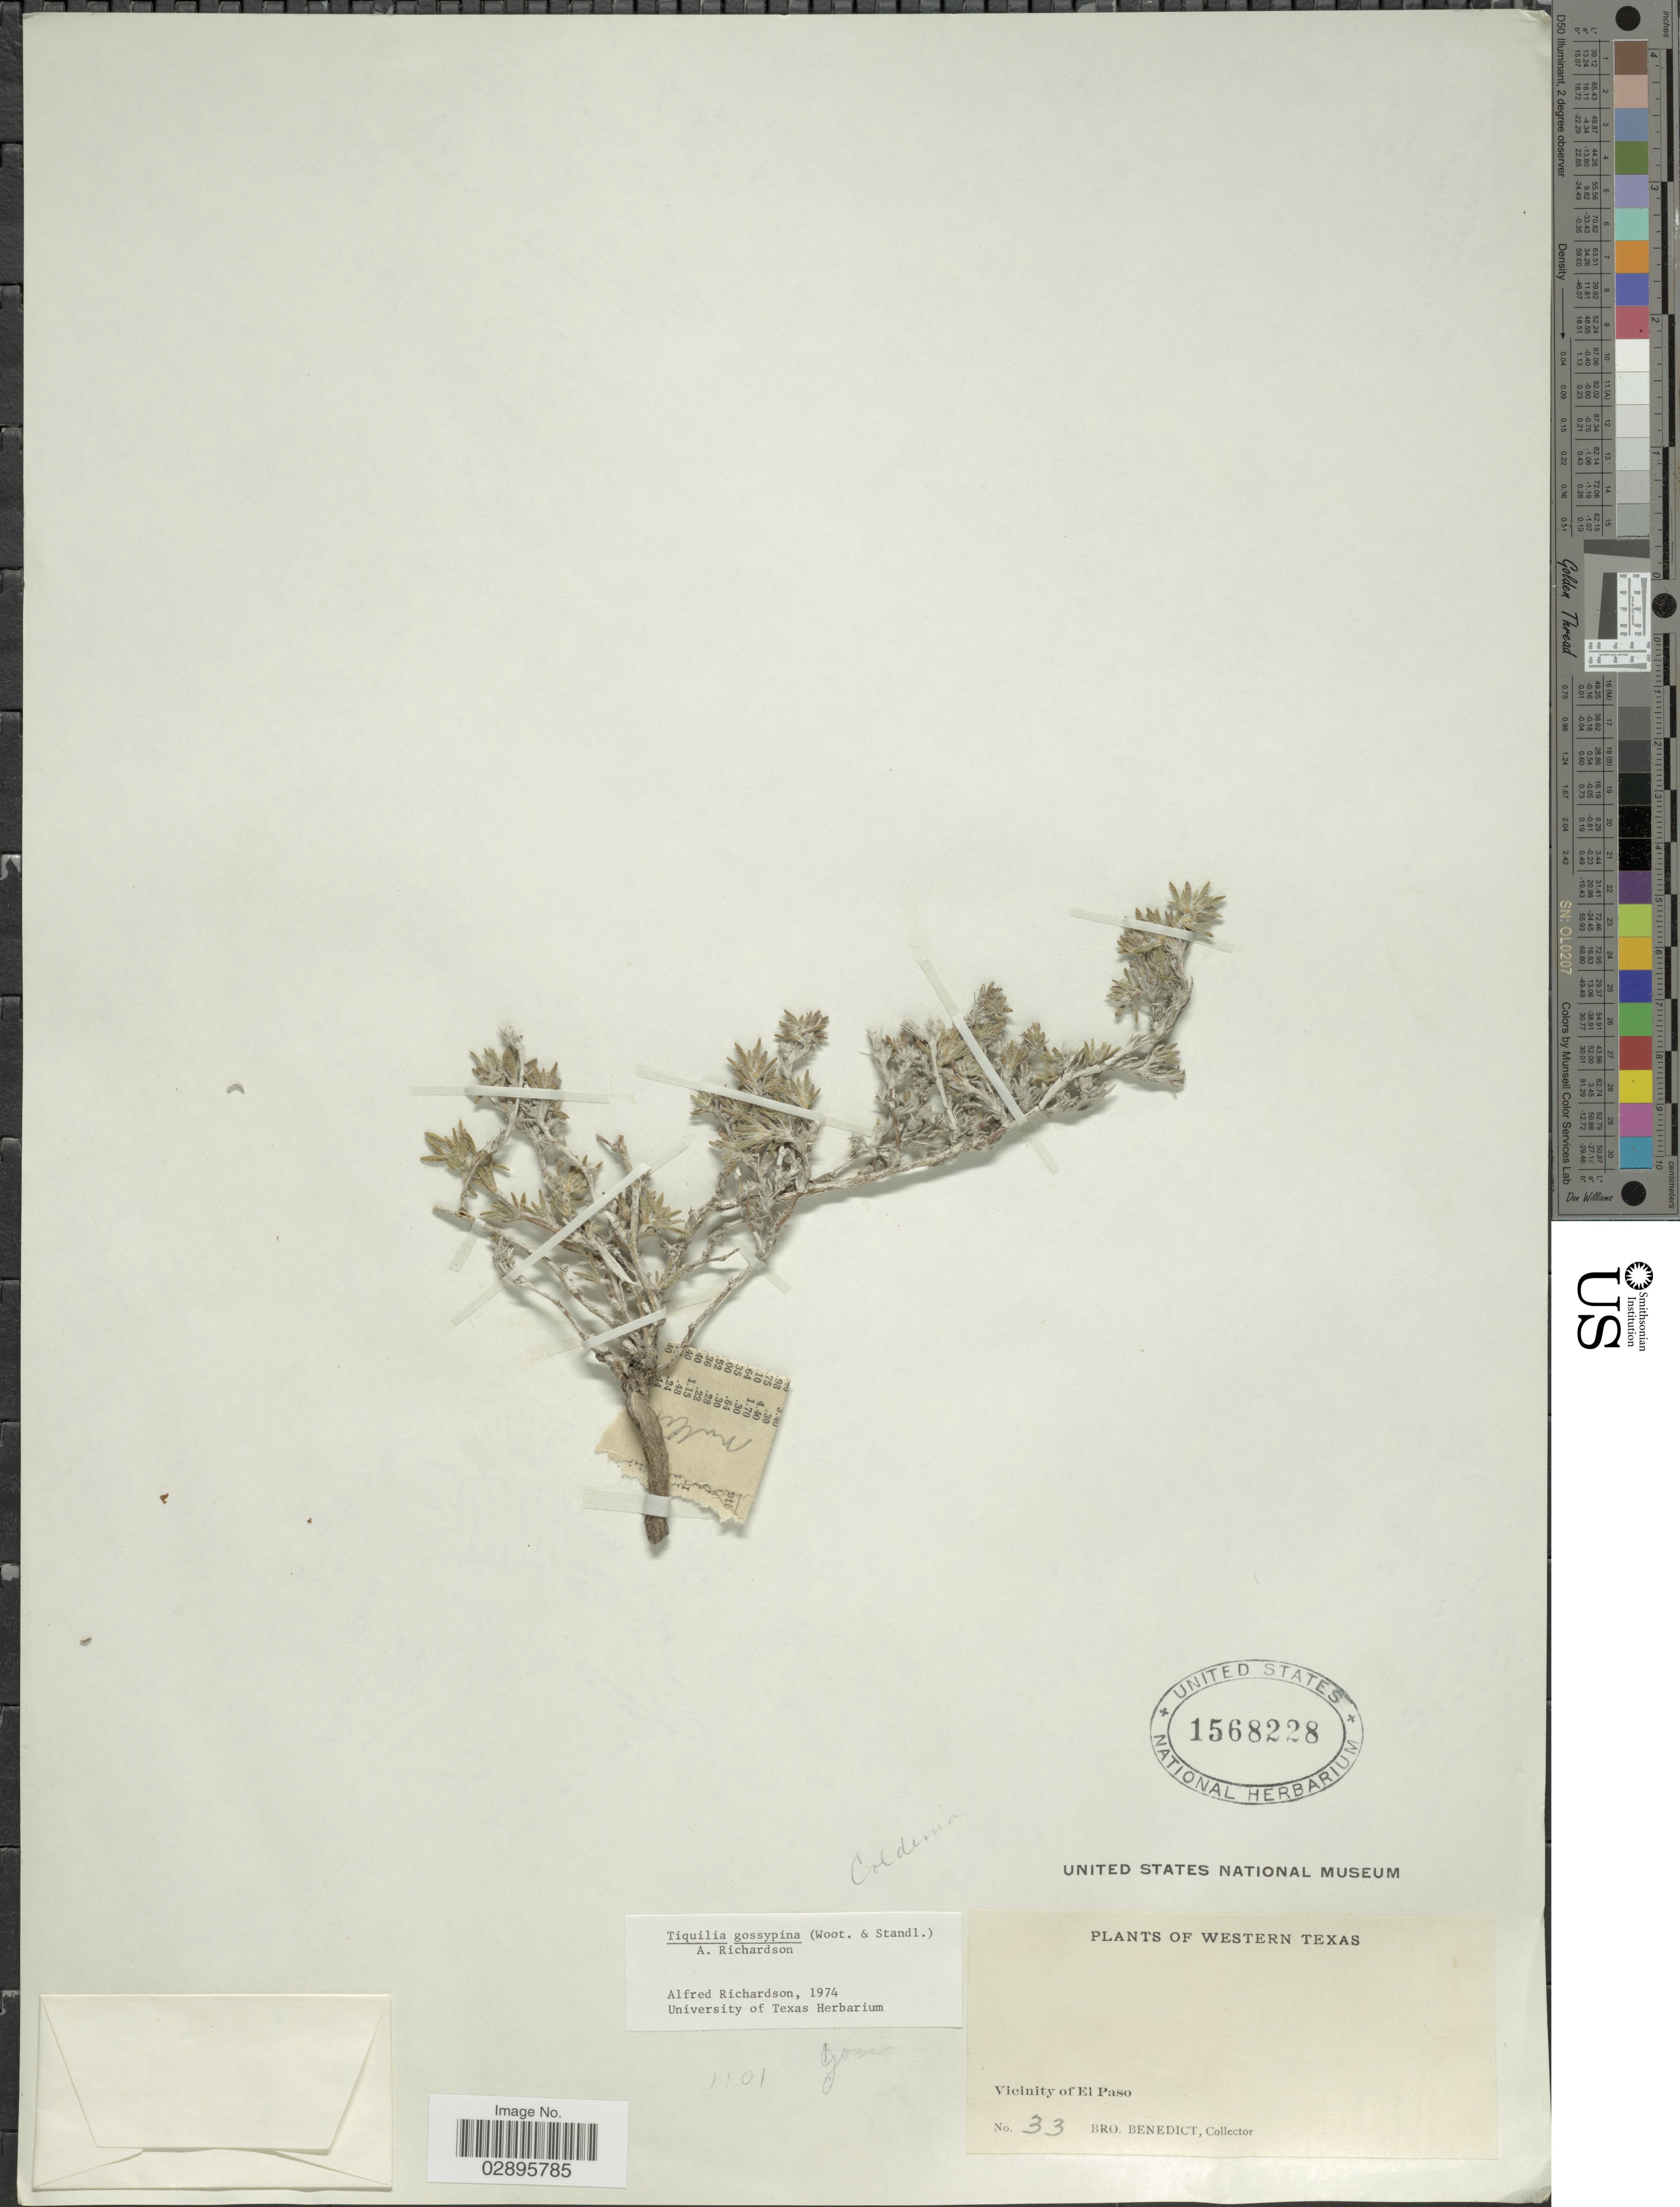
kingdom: Plantae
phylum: Tracheophyta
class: Magnoliopsida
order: Boraginales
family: Ehretiaceae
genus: Tiquilia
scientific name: Tiquilia gossypina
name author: (Wooton) A.T. Richardson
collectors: Bro. Benedict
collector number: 33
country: United States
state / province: Texas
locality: Western Texas. Vicinity of El Paso.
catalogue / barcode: US 1568228